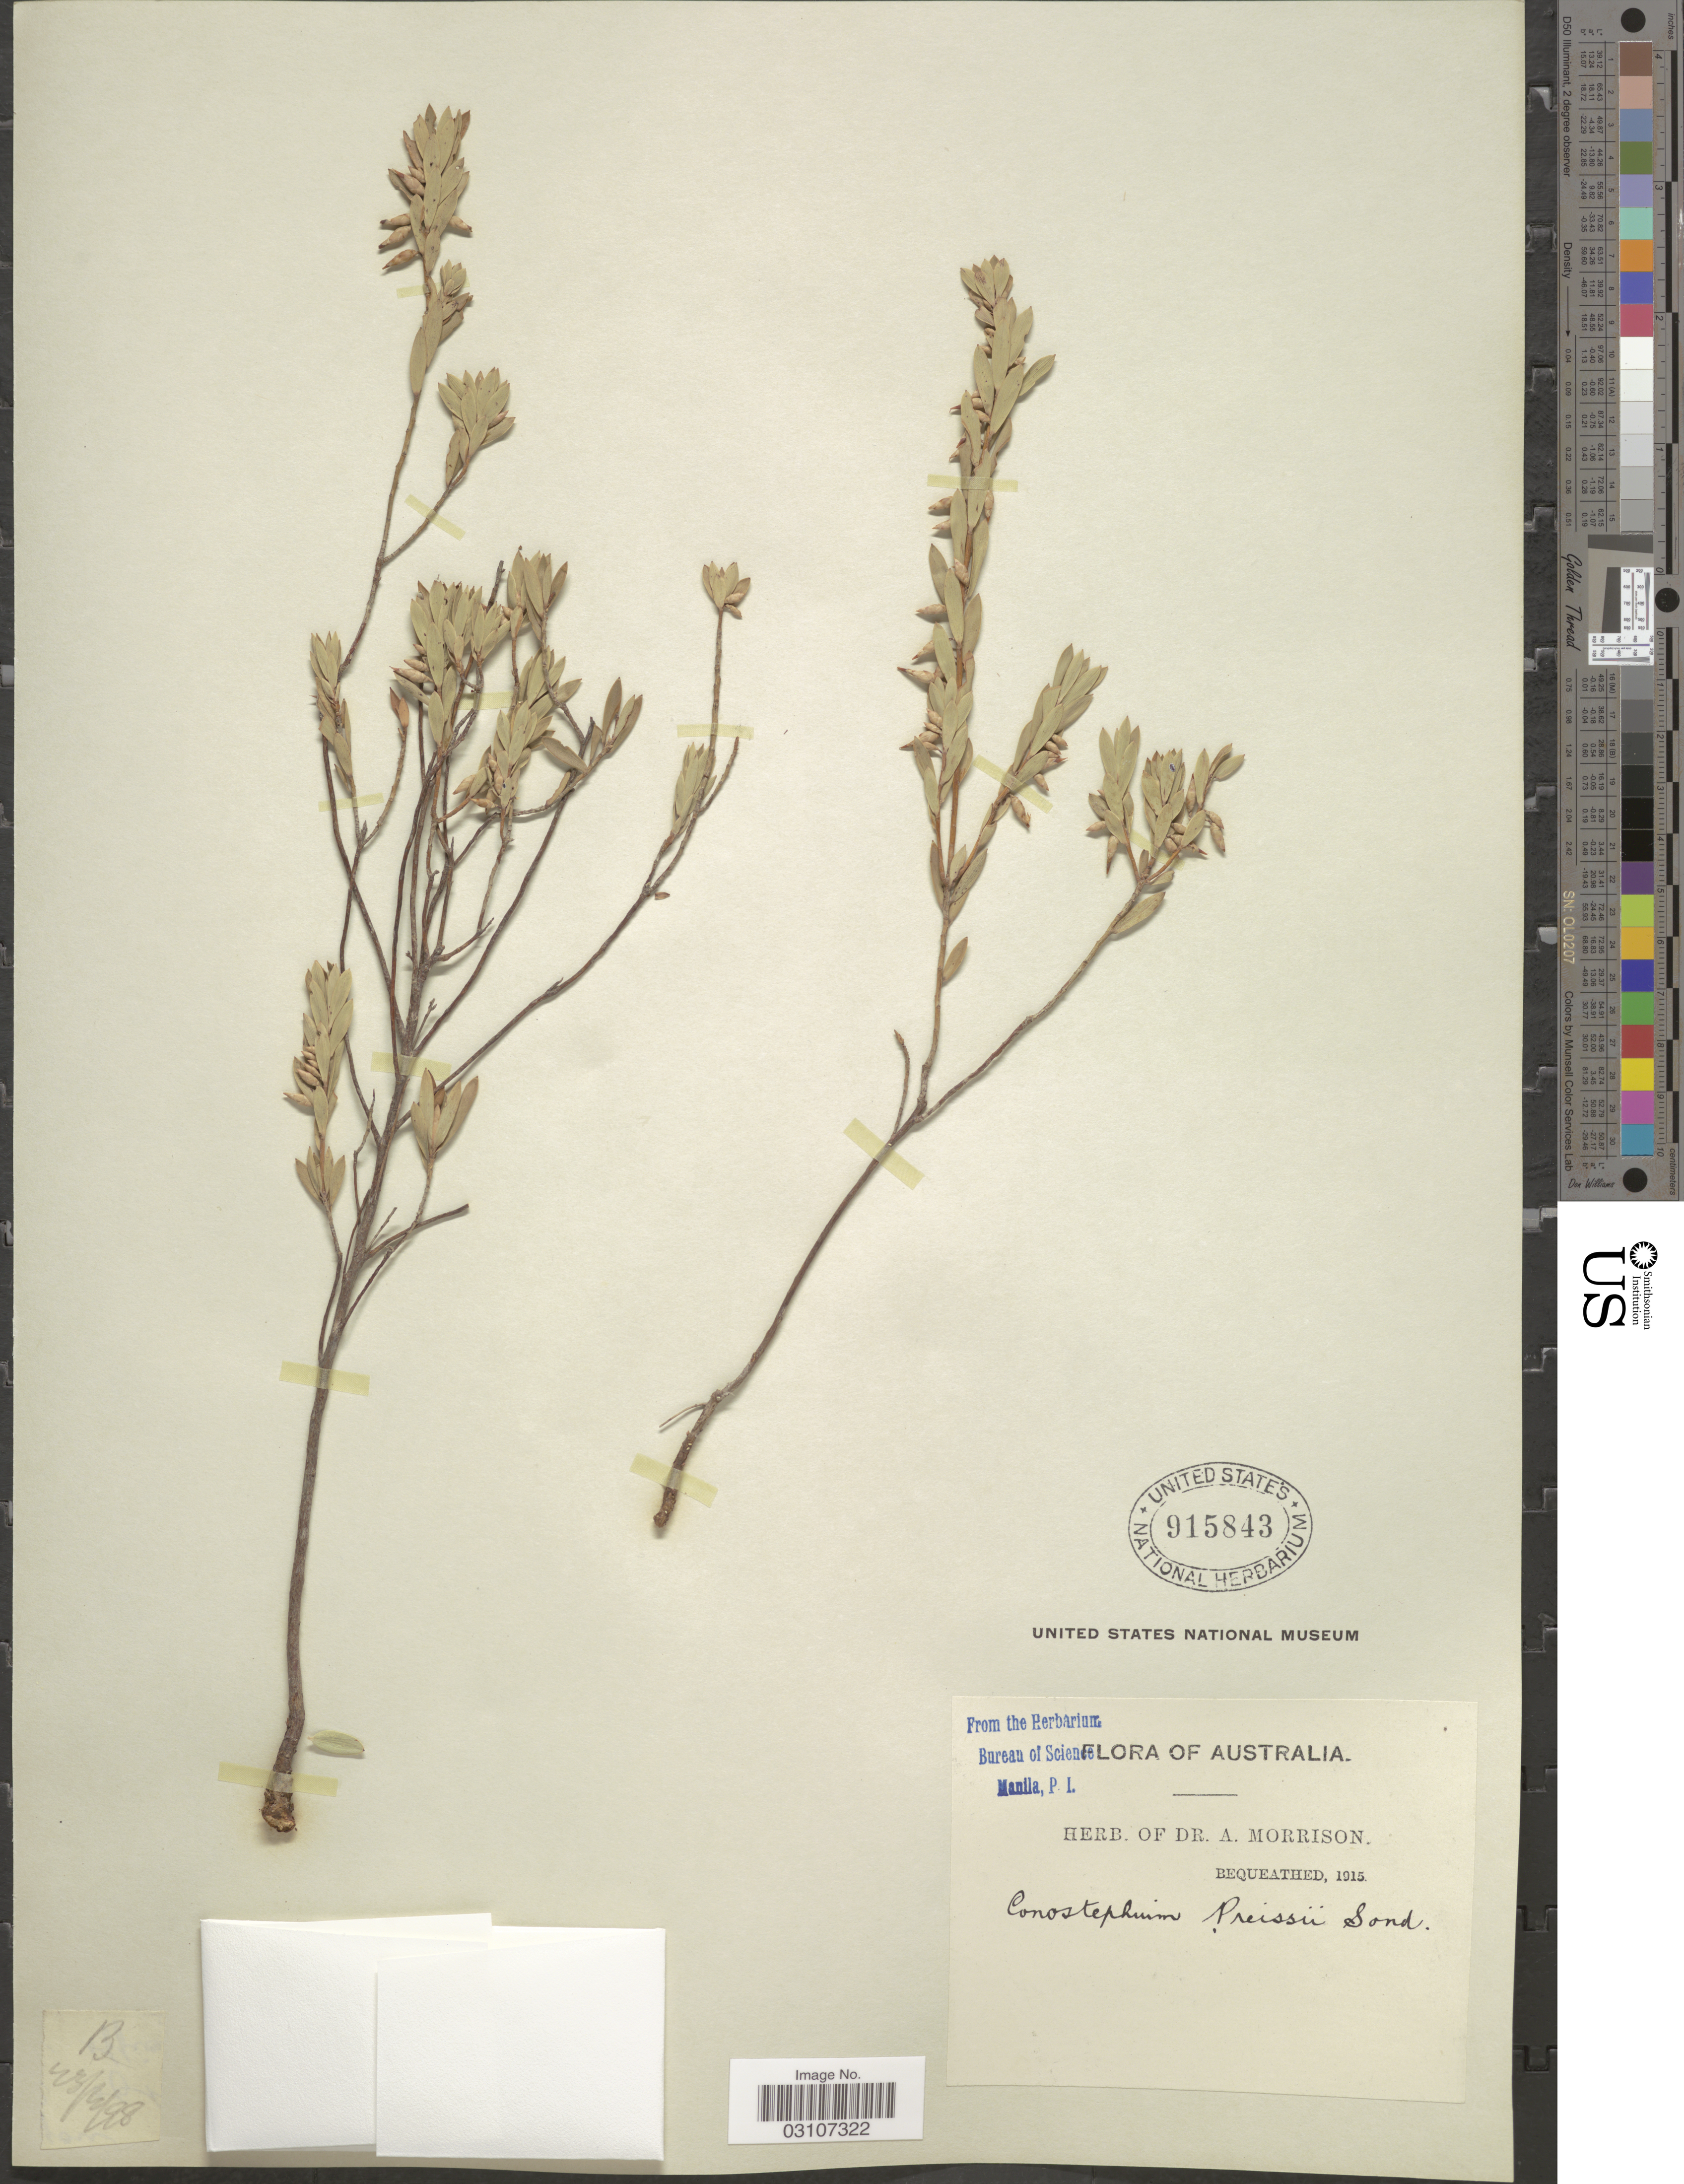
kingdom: Plantae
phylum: Tracheophyta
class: Magnoliopsida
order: Ericales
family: Ericaceae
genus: Conostephium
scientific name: Conostephium preisii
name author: Sond.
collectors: ex herb. Dr. A. Morrison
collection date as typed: Transcribed d/m/y: 23/4/98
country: Australia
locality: B.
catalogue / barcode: US 915843